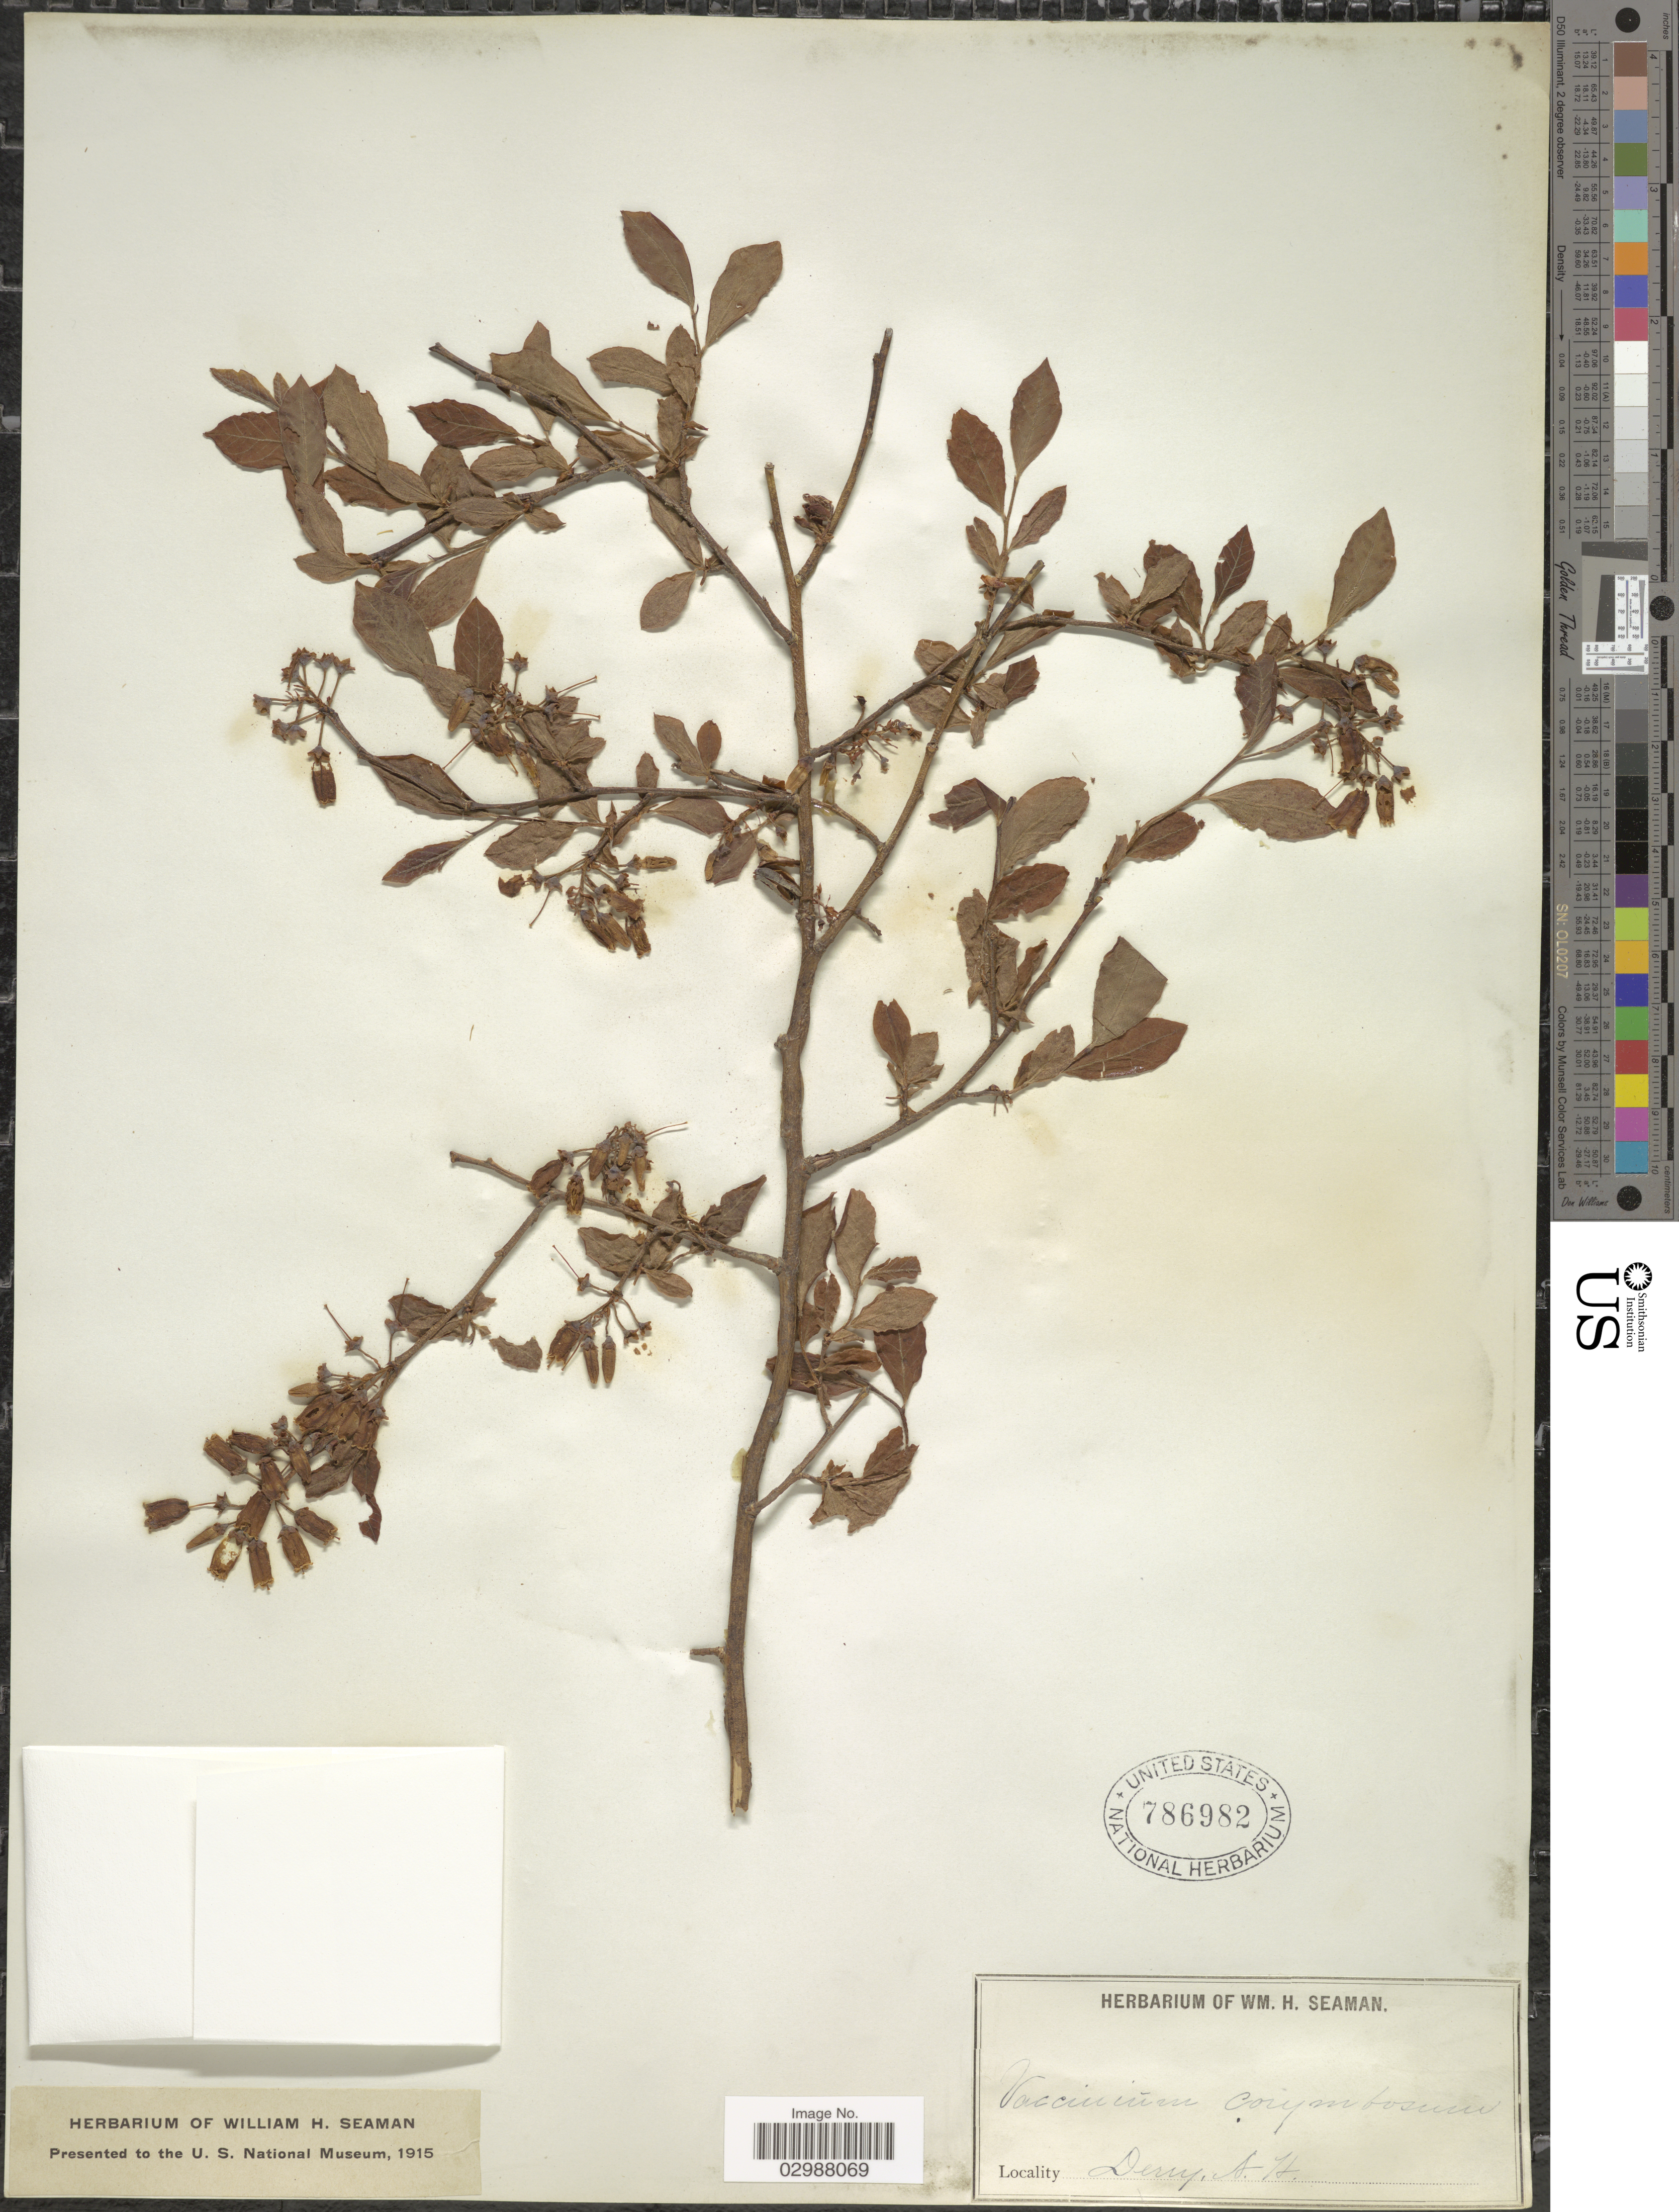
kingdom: Plantae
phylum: Tracheophyta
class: Magnoliopsida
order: Ericales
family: Ericaceae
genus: Vaccinium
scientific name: Vaccinium corymbosum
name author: L.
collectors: Ex herb. W. H. Seaman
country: United States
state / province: New Hampshire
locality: Derry.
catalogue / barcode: US 786982